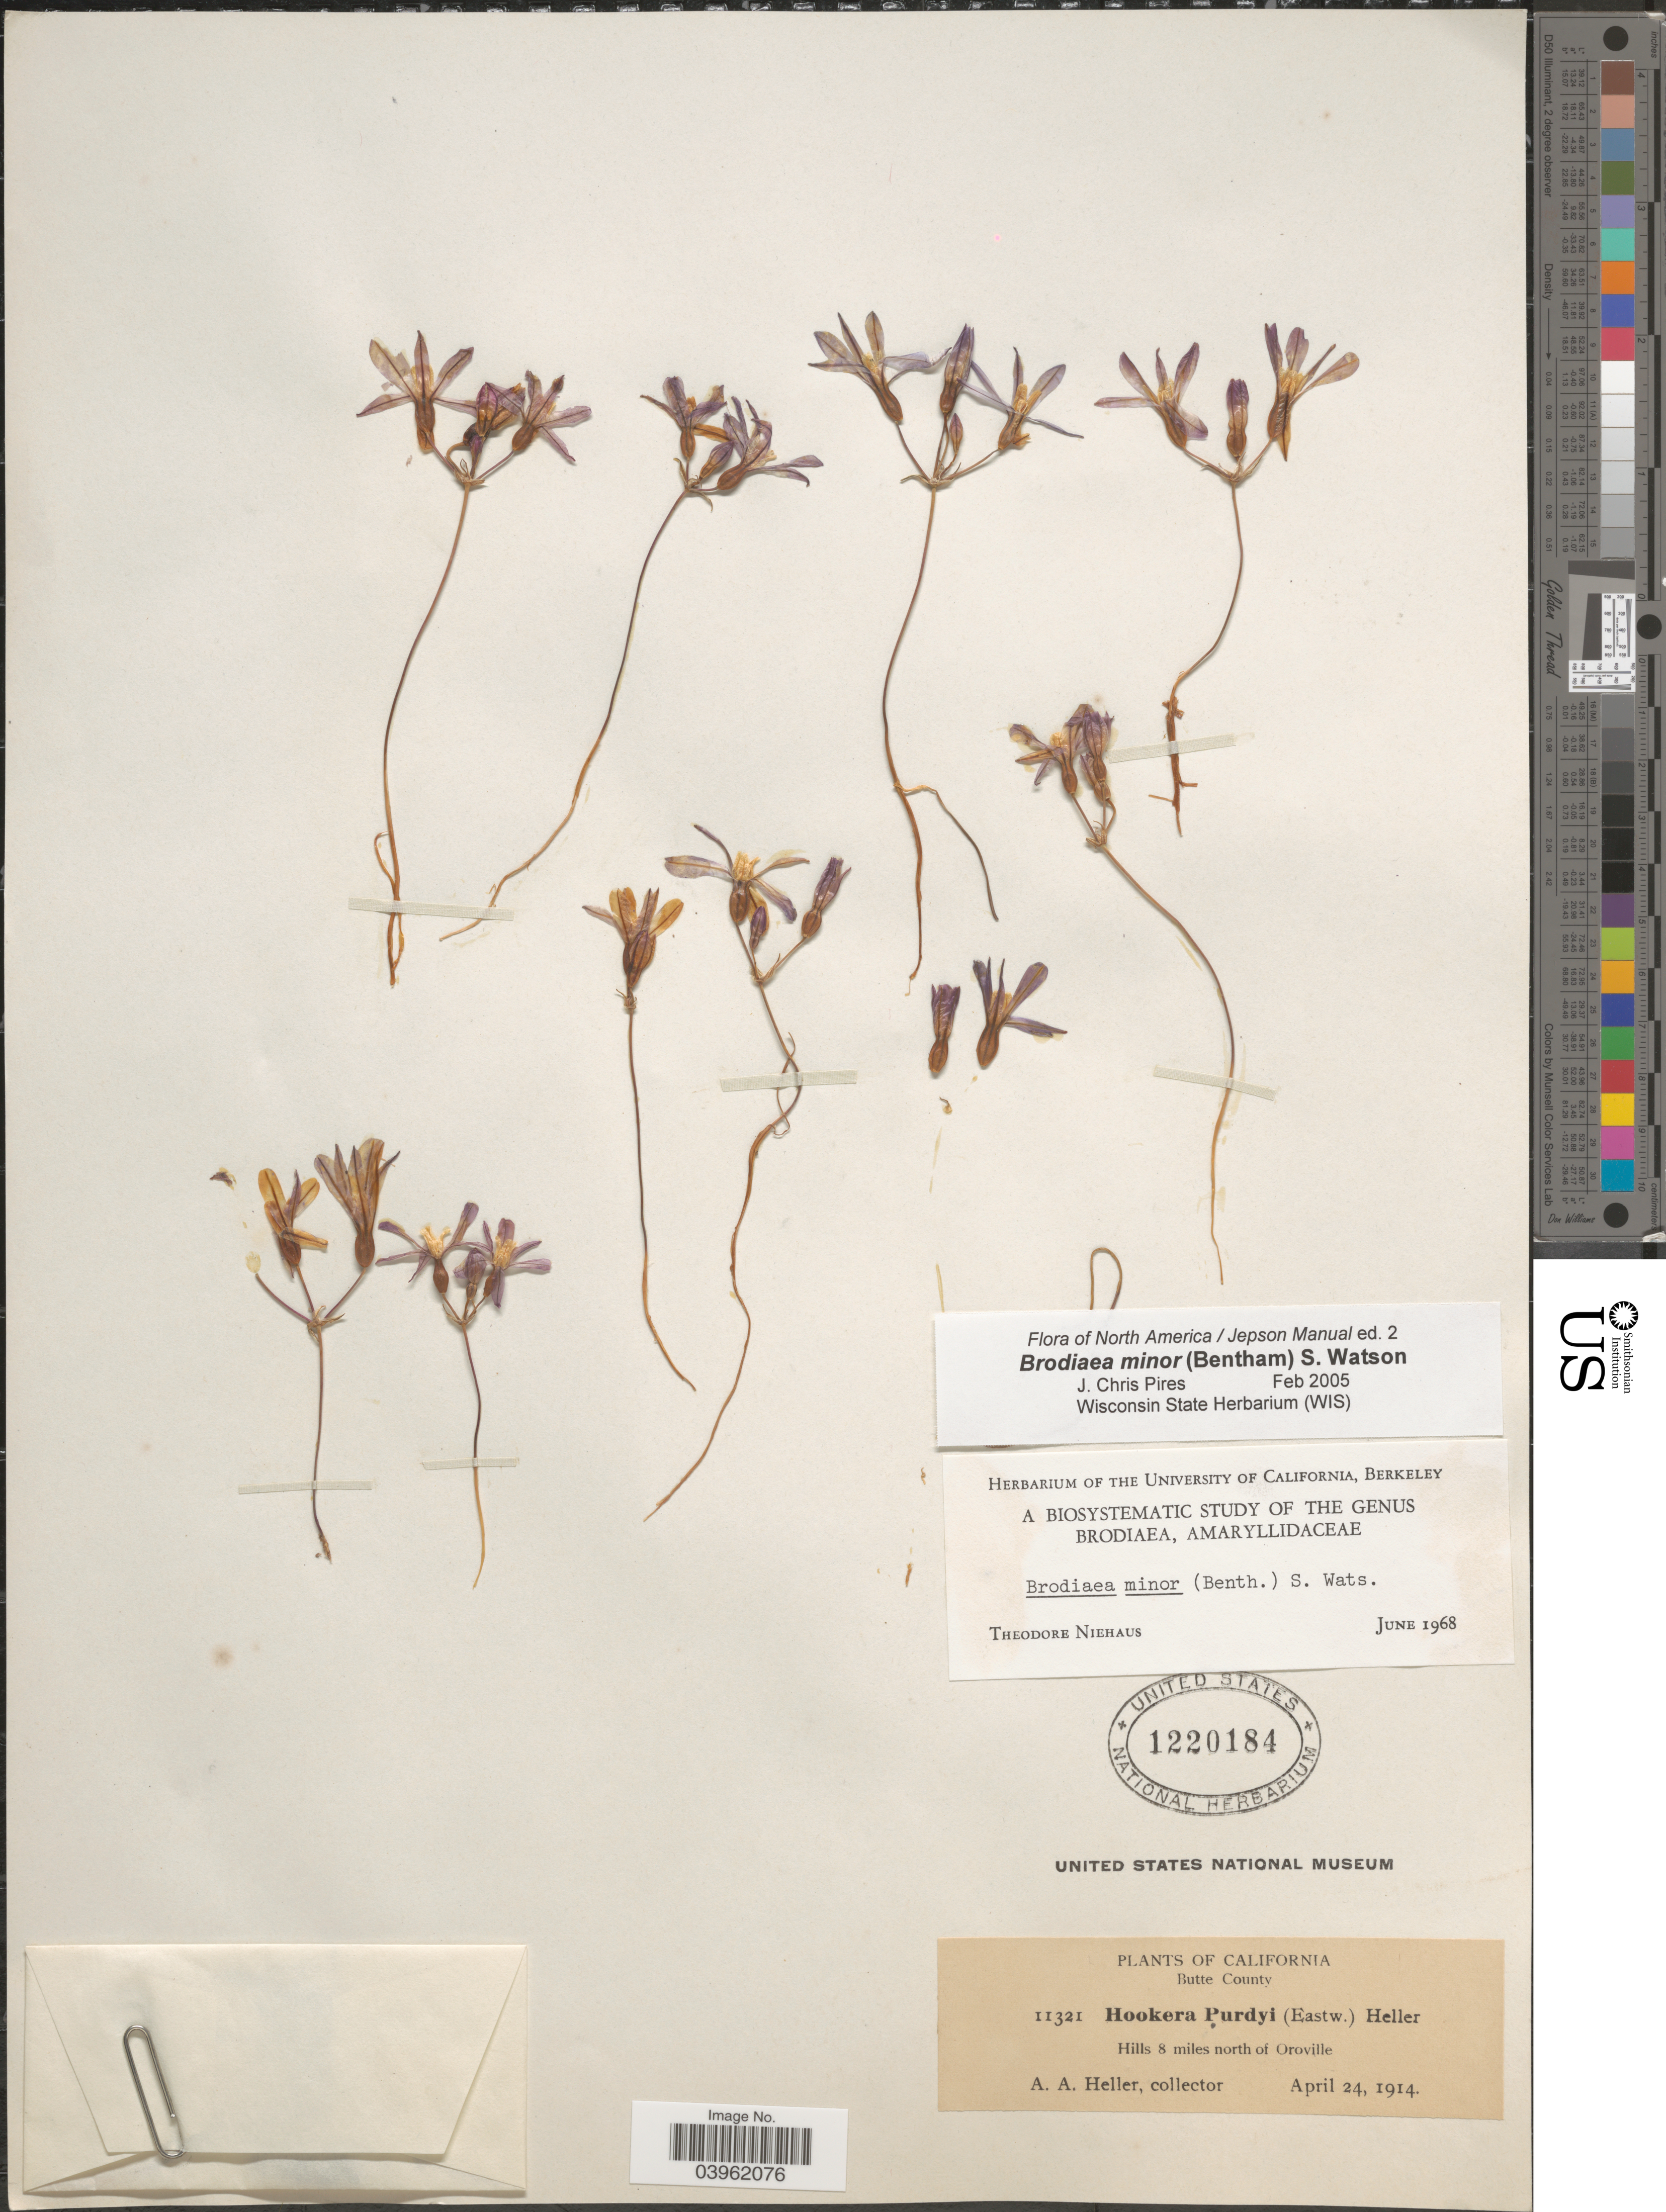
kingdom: Plantae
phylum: Tracheophyta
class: Liliopsida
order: Asparagales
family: Asparagaceae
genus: Brodiaea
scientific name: Brodiaea minor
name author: (Benth.) S. Watson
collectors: A. A. Heller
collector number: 11321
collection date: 1914-04-24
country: United States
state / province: California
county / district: Butte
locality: Butte County. Hills 8 miles north of Oroville.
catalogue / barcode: US 1220184